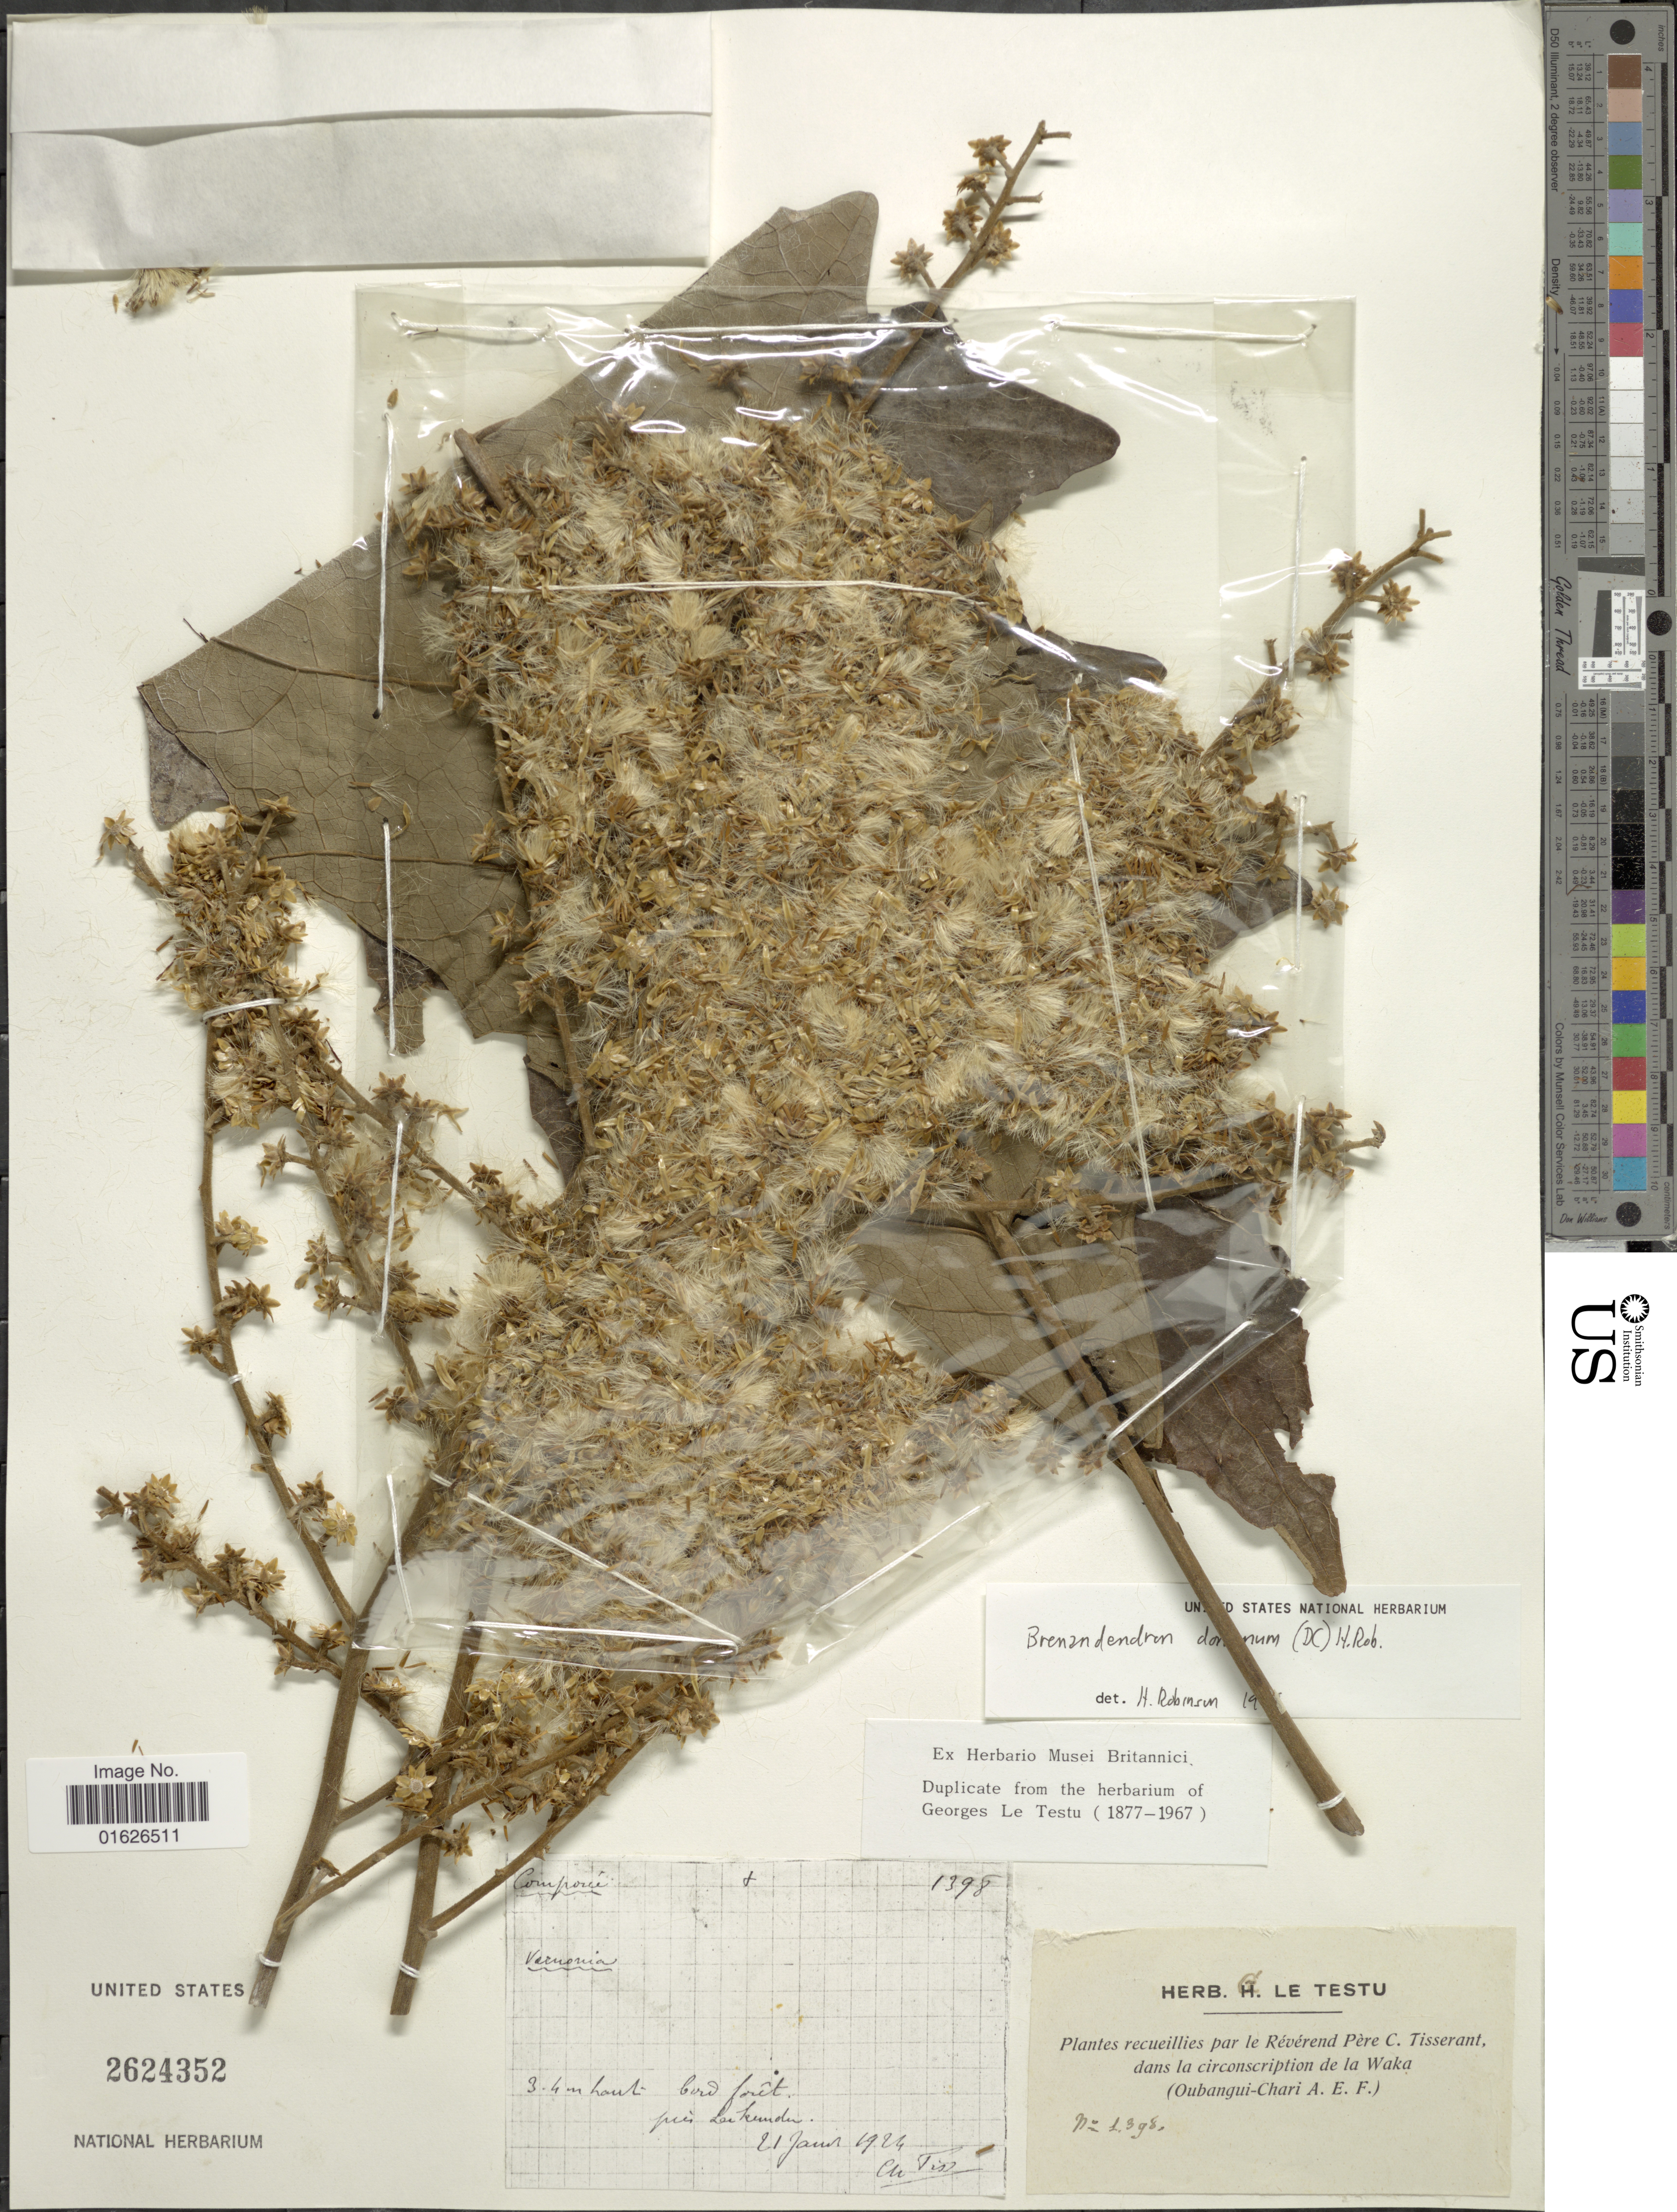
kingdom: Plantae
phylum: Tracheophyta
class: Magnoliopsida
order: Asterales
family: Asteraceae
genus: Brenandendron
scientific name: Brenandendron donianum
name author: (DC.) H. Rob.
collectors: C. Tisserant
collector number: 1398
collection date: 1924-01-21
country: Central African Republic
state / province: Ouaka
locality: Pres Lei Kundun.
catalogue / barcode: US 2624352